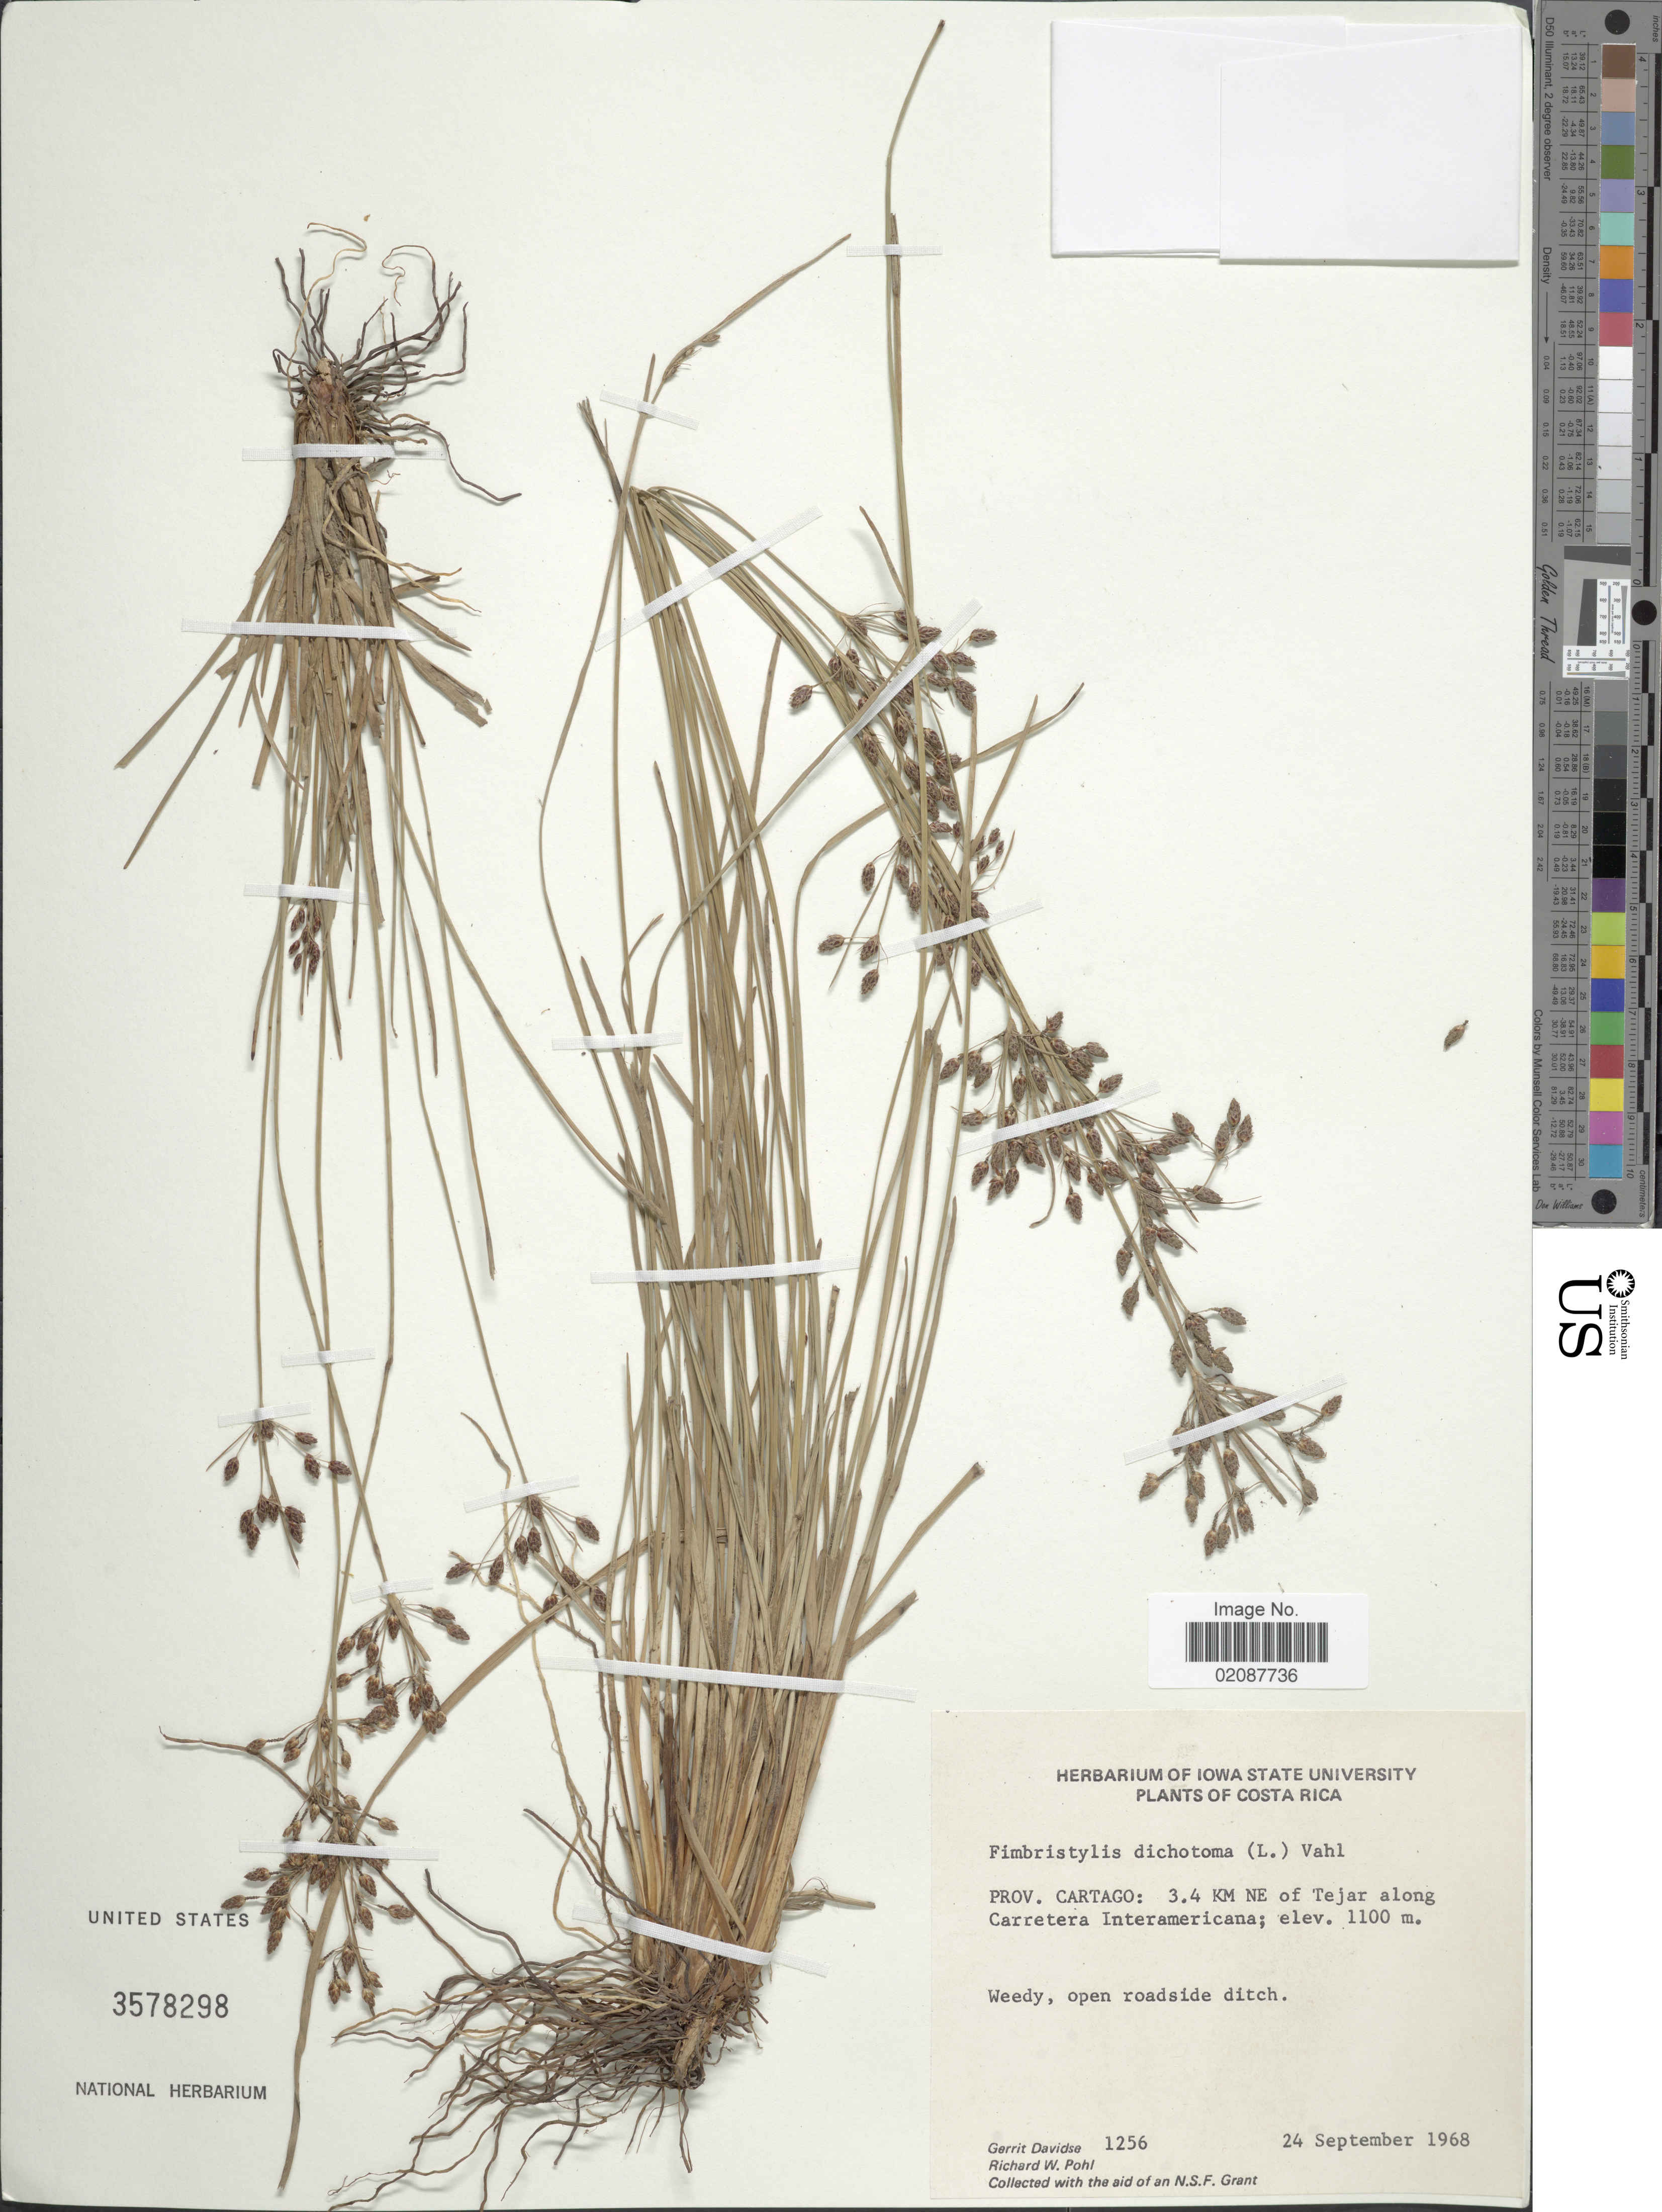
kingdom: Plantae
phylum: Tracheophyta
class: Liliopsida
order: Poales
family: Cyperaceae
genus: Fimbristylis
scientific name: Fimbristylis dichotoma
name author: (L.) Vahl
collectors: G. Davidse & R. W. Pohl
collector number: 1256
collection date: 1968-09-24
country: Costa Rica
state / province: Cartago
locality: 3.4 KM NE of Tejar along Carretera Interamericana, open roadside ditch.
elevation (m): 1100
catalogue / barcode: US 3578298